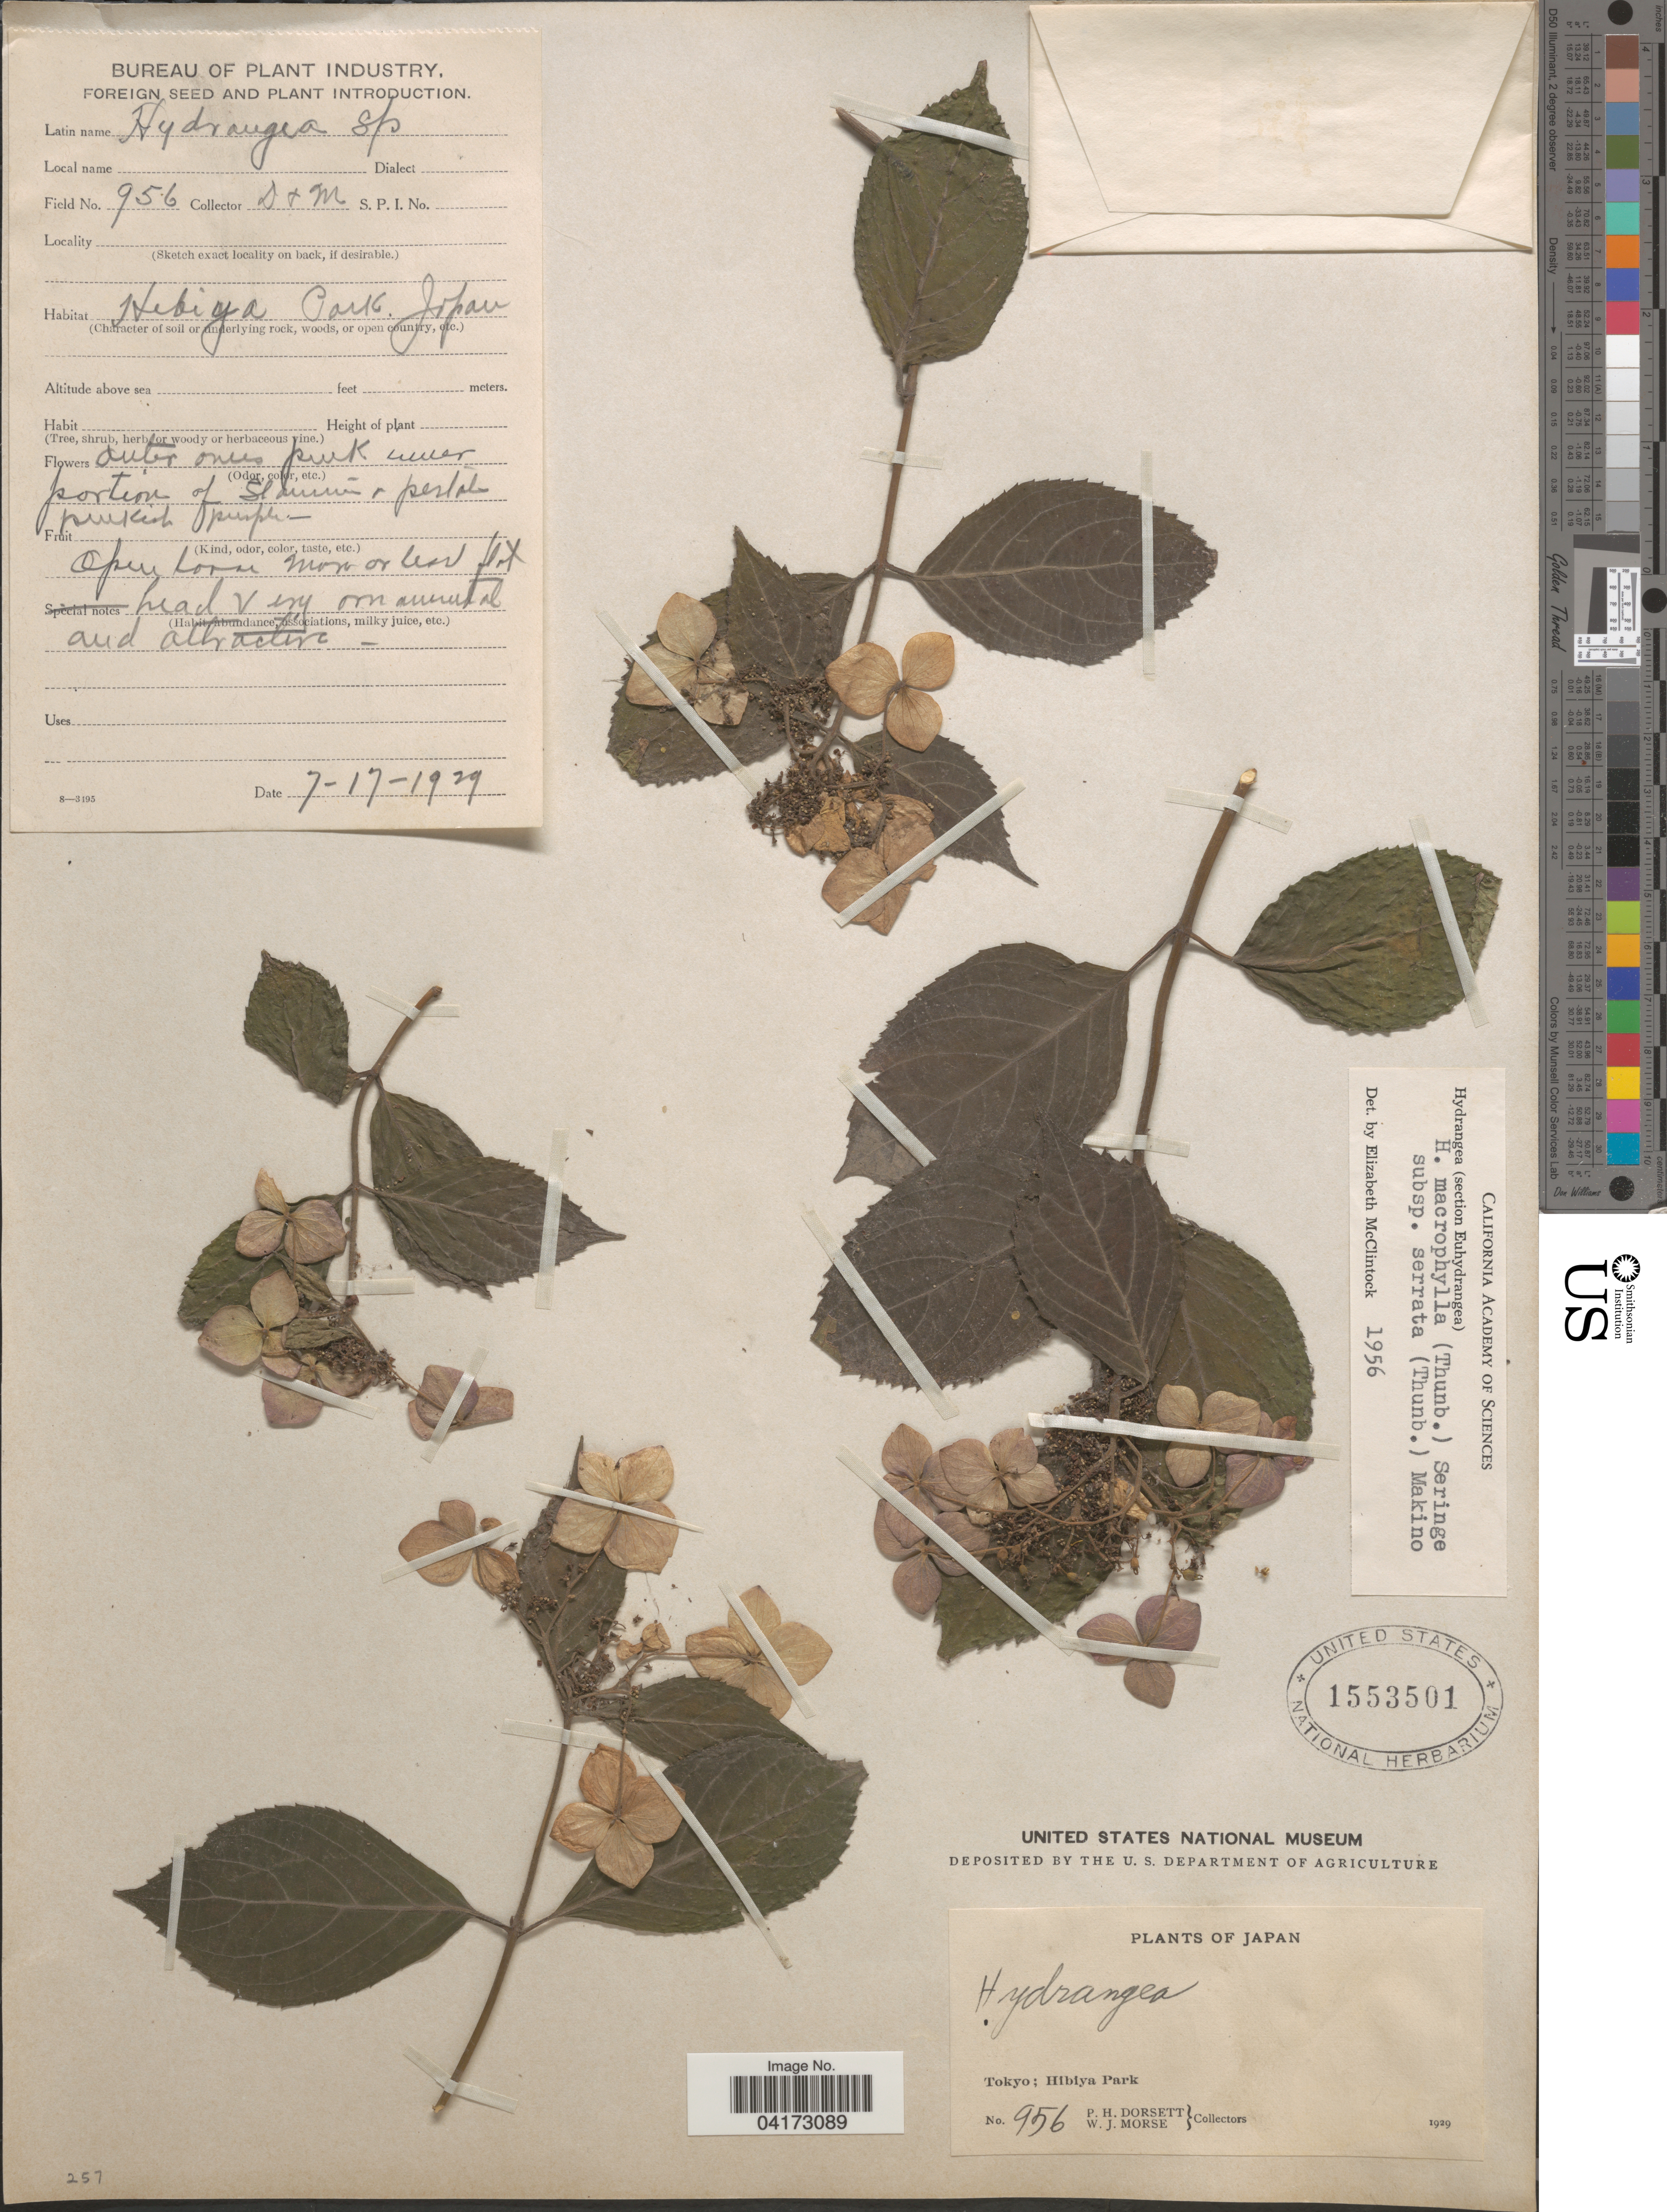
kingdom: Plantae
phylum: Tracheophyta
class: Magnoliopsida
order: Cornales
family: Hydrangeaceae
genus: Hydrangea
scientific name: Hydrangea macrophylla subsp. serrata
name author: (Thunb.) Makino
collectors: P. H. Dorsett & W. J. Morse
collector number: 956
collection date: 1929-07-17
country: Japan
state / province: Tokyo, Federal City of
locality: Tokyo; Hibiya Park.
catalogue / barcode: US 1553501